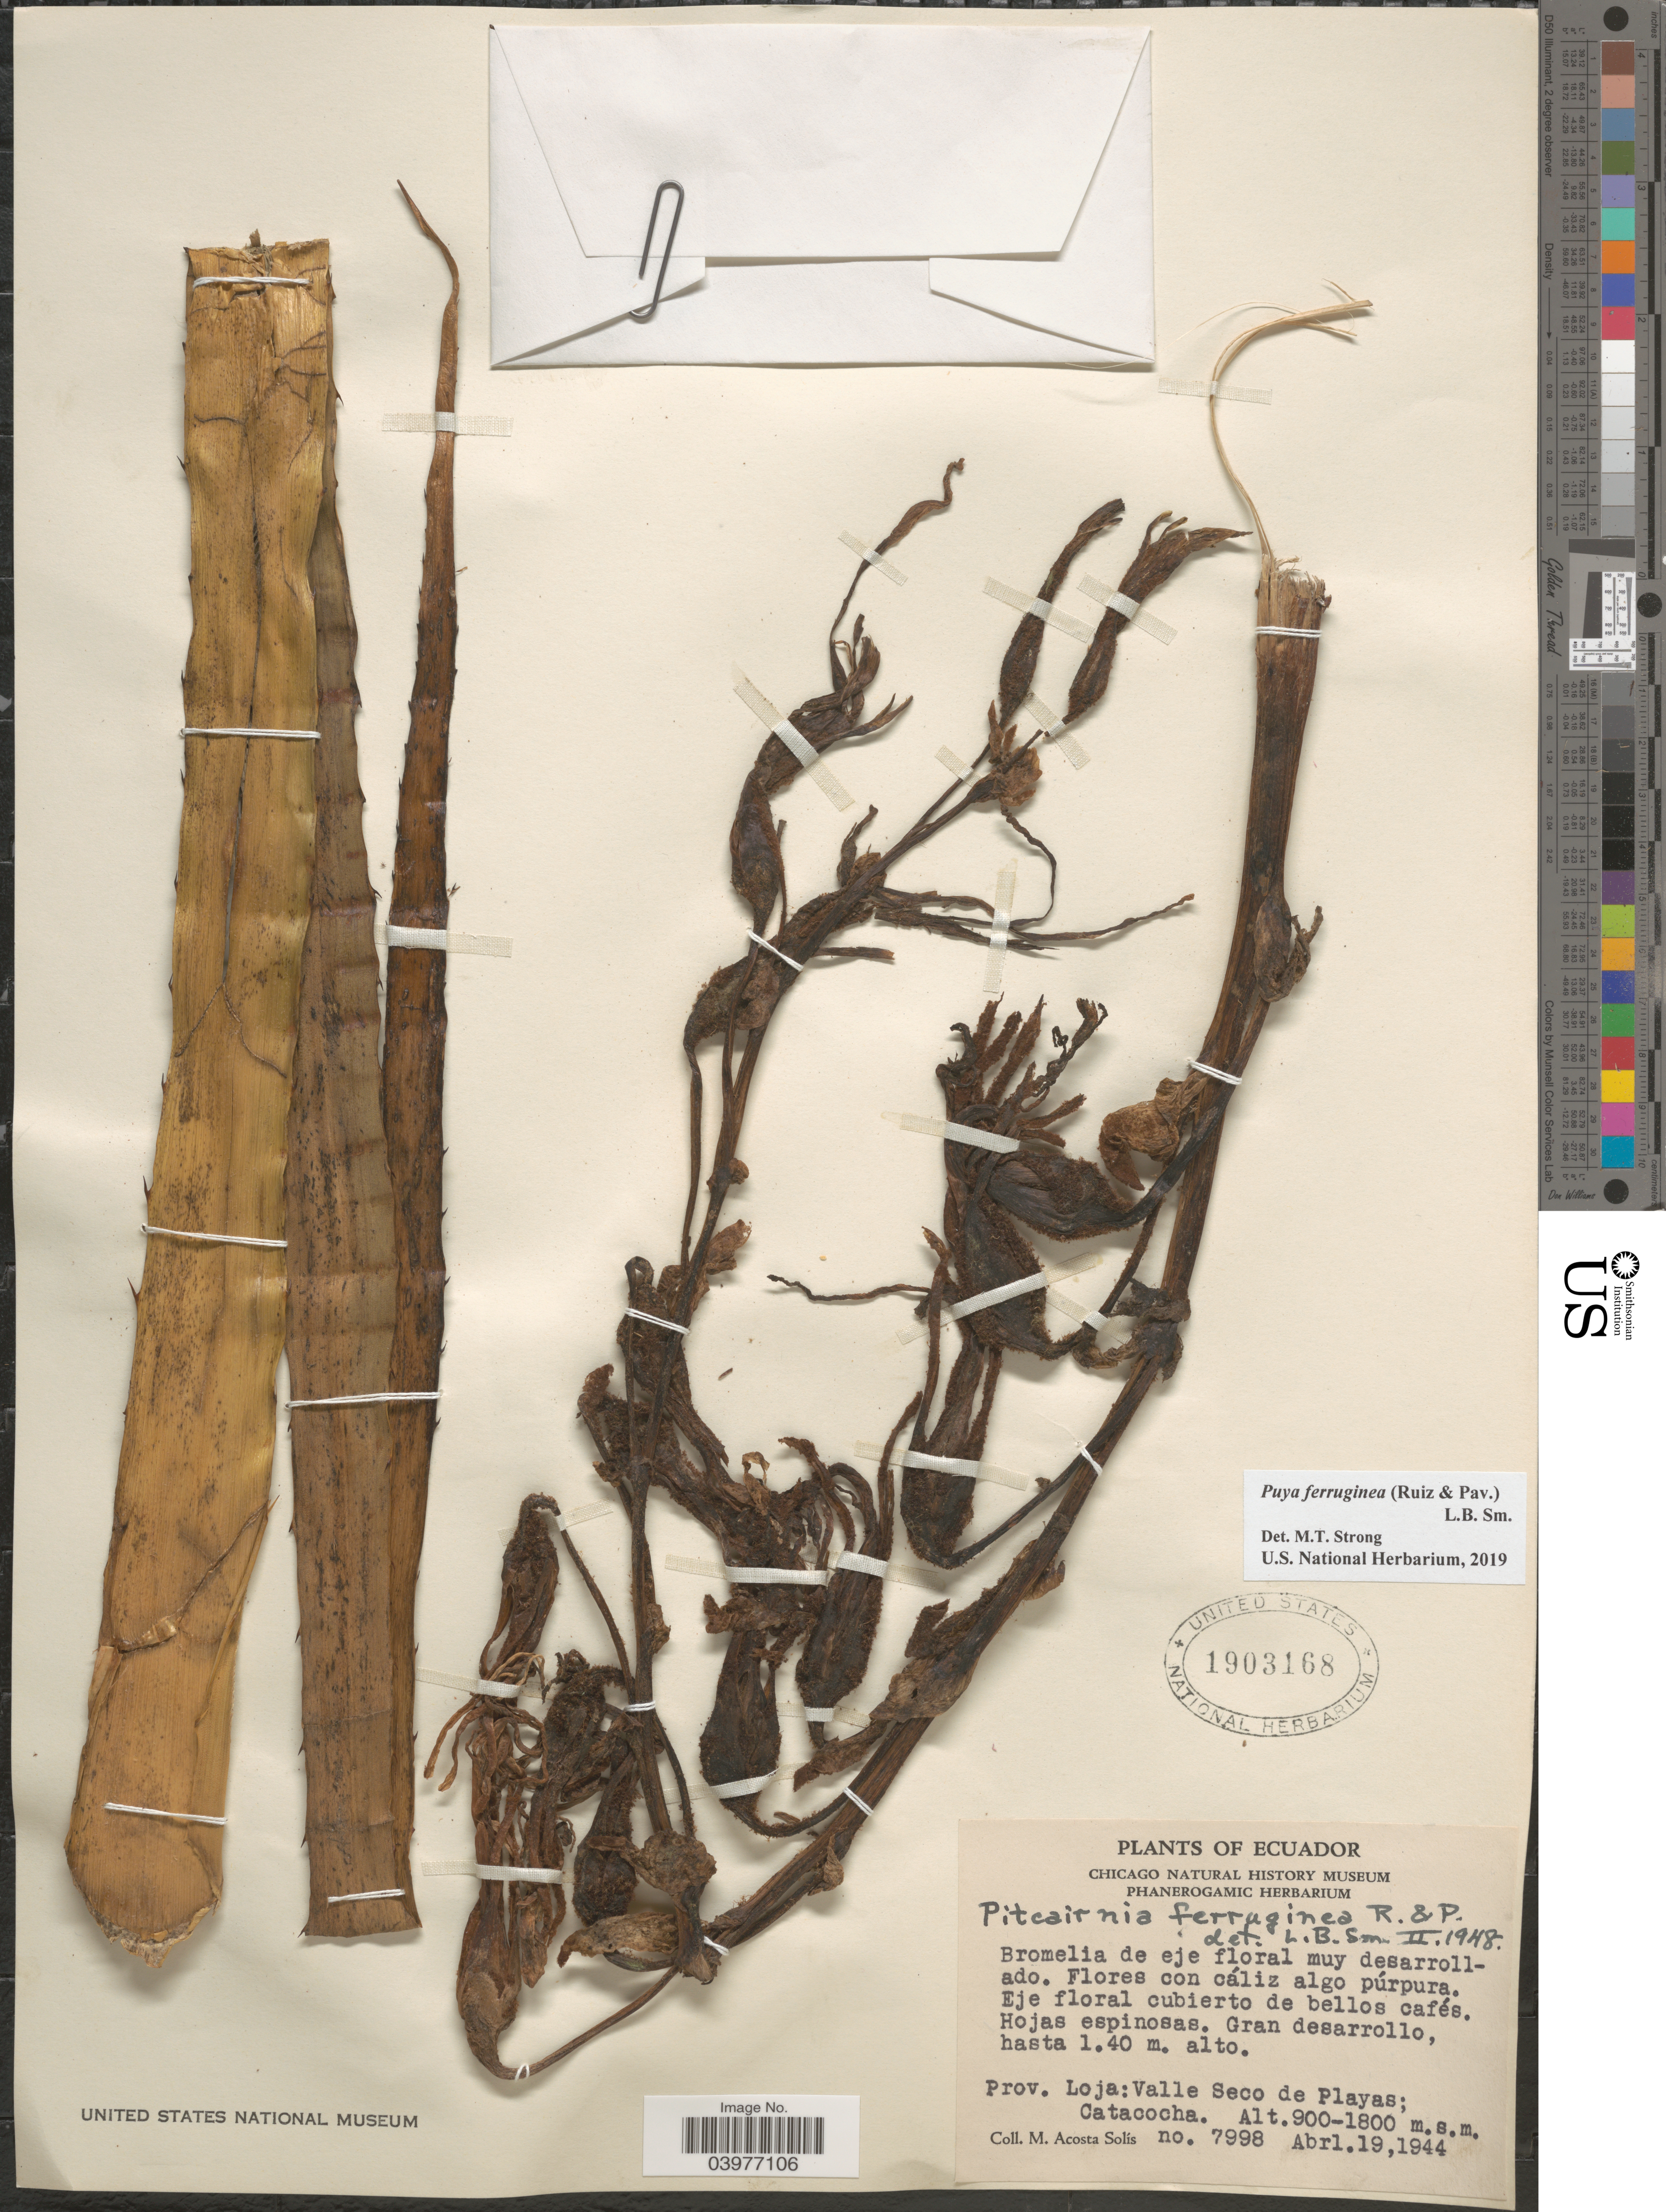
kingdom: Plantae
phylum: Tracheophyta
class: Liliopsida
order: Poales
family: Bromeliaceae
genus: Puya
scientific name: Puya ferruginea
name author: (Ruiz & Pav.) L.B. Sm.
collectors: M. Acosta Solis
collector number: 7998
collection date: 1944-04-19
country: Ecuador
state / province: Loja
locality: Valle Seco de Playas; Catacocha.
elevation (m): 900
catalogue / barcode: US 1903168